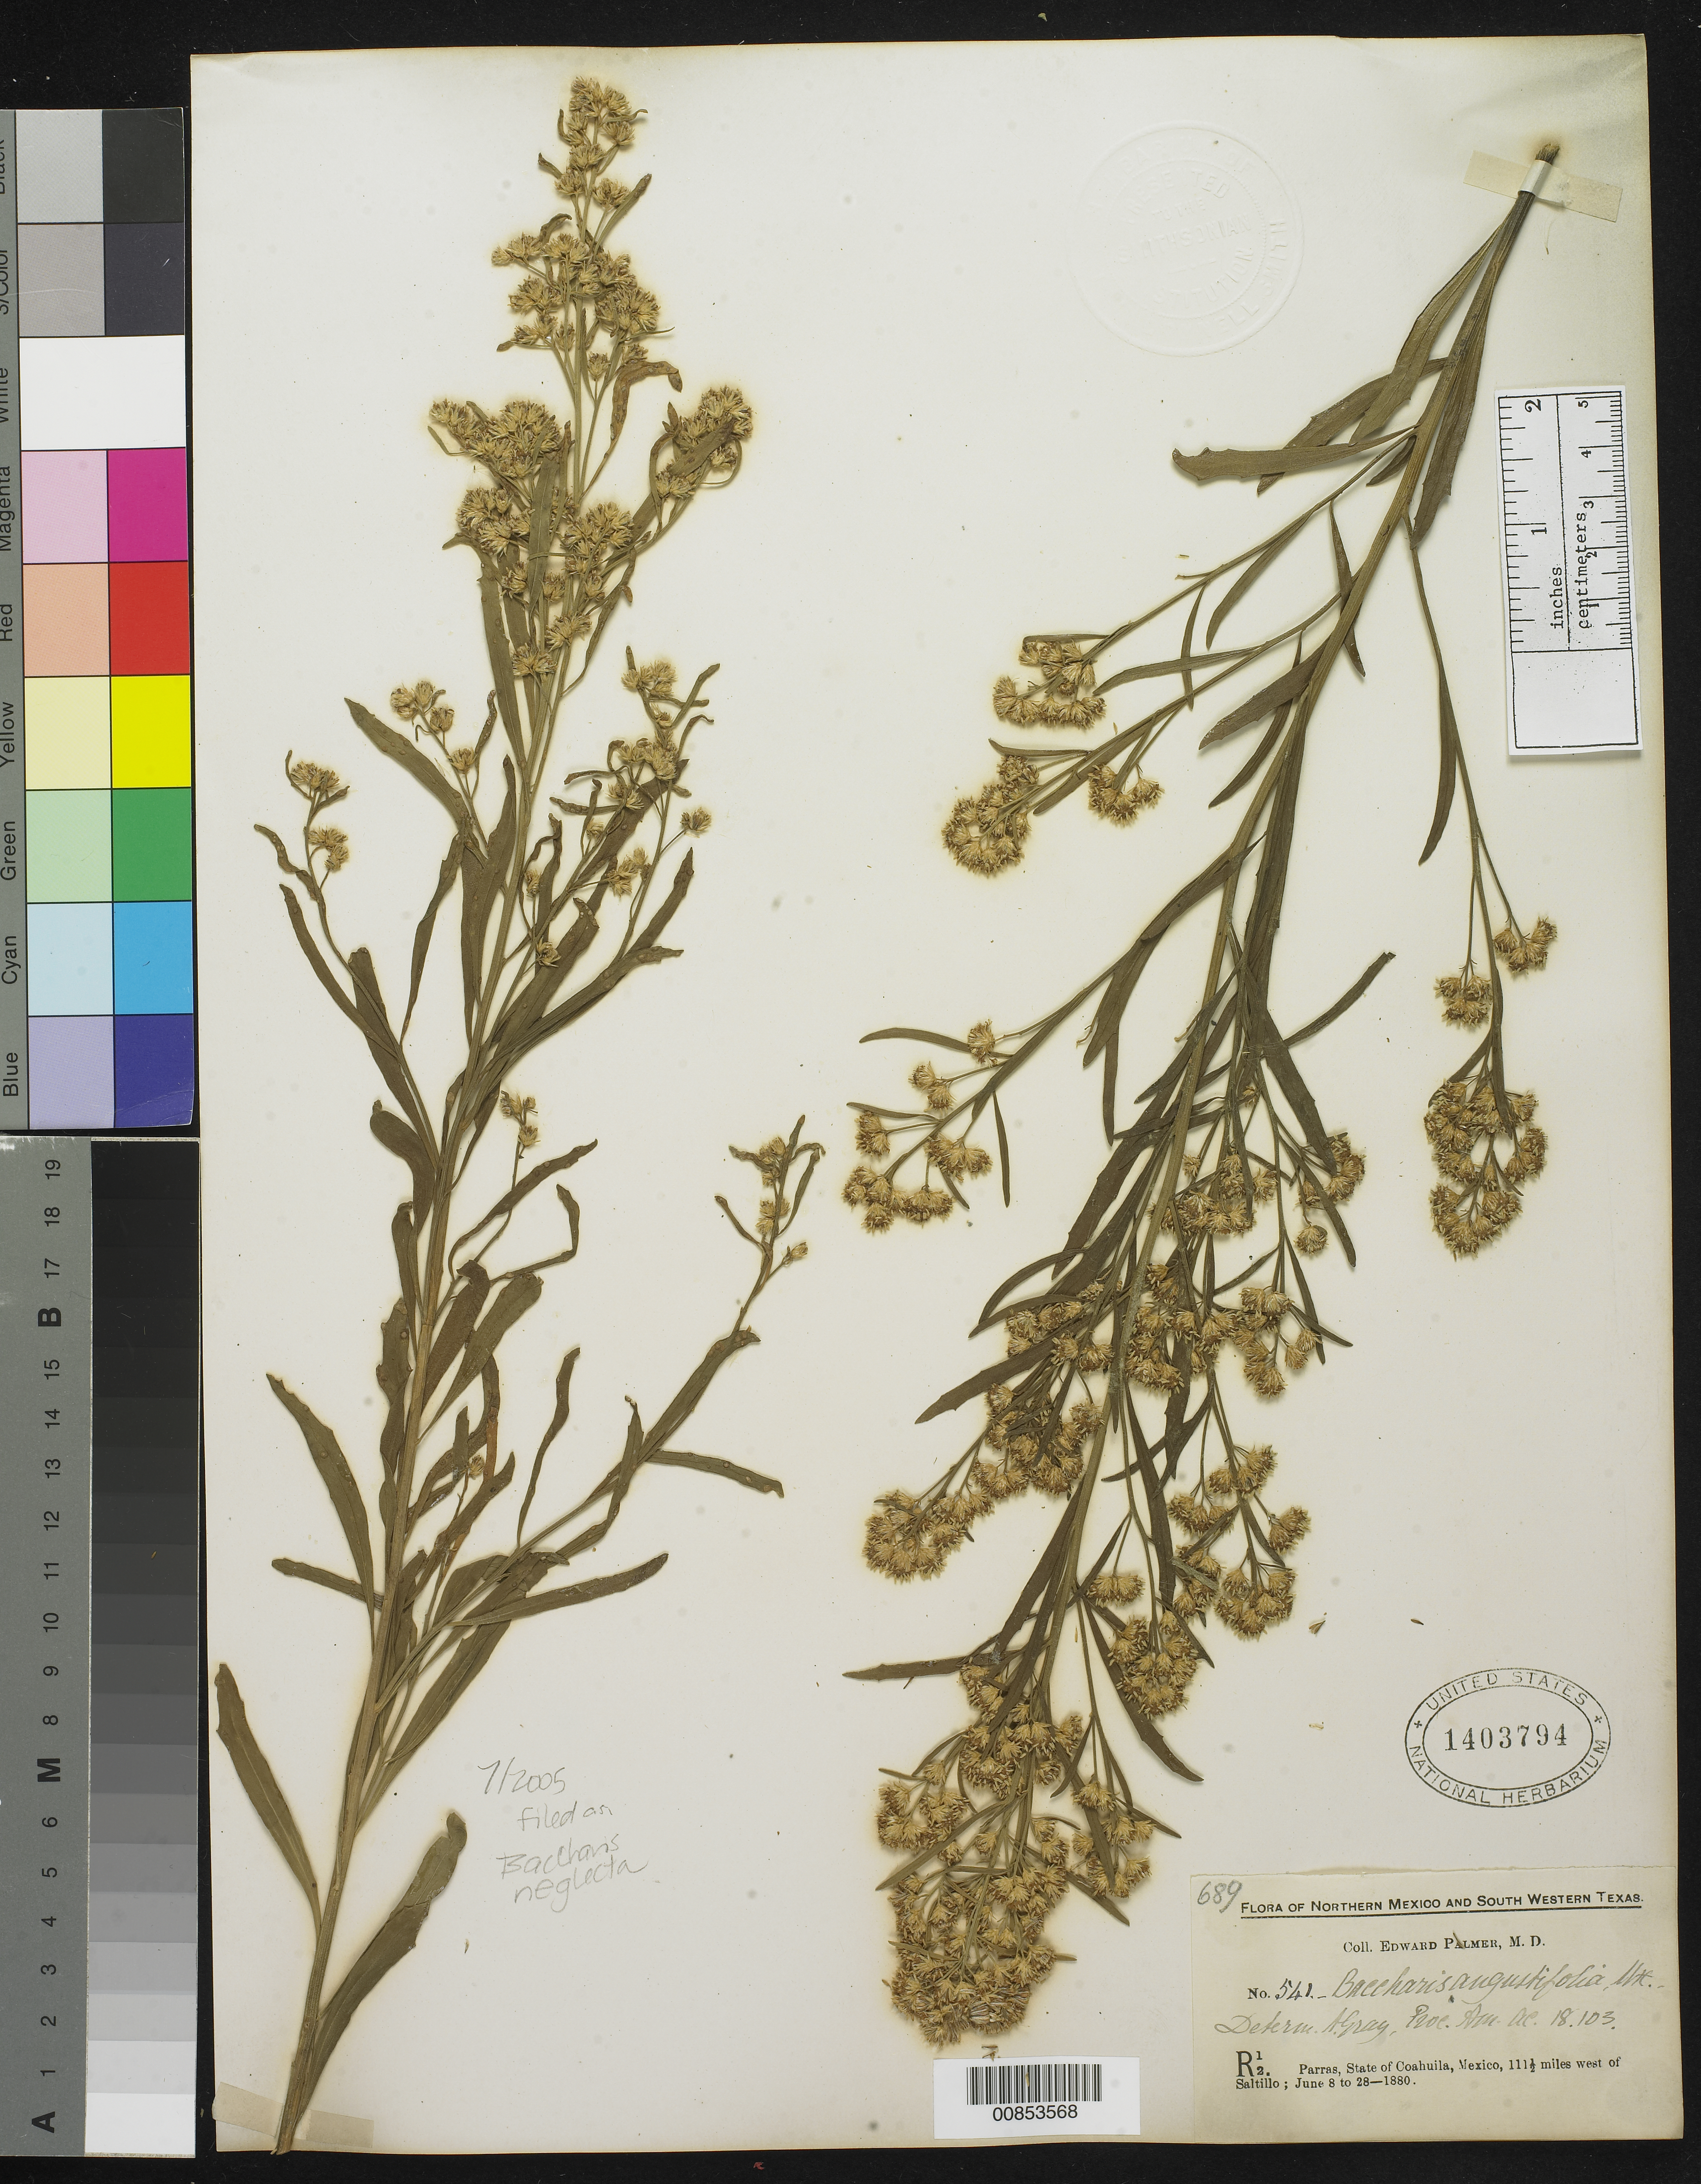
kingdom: Plantae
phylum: Tracheophyta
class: Magnoliopsida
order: Asterales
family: Asteraceae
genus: Baccharis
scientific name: Baccharis neglecta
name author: Britton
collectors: E. Palmer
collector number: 541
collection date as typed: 08 Jun 1880 to 28 Jun 1880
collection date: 1880-06-08/1880-06-28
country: Mexico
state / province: Coahuila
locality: R12. Parras, Coahuila, 111½ miles west of Saltillo.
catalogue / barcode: US 1403794